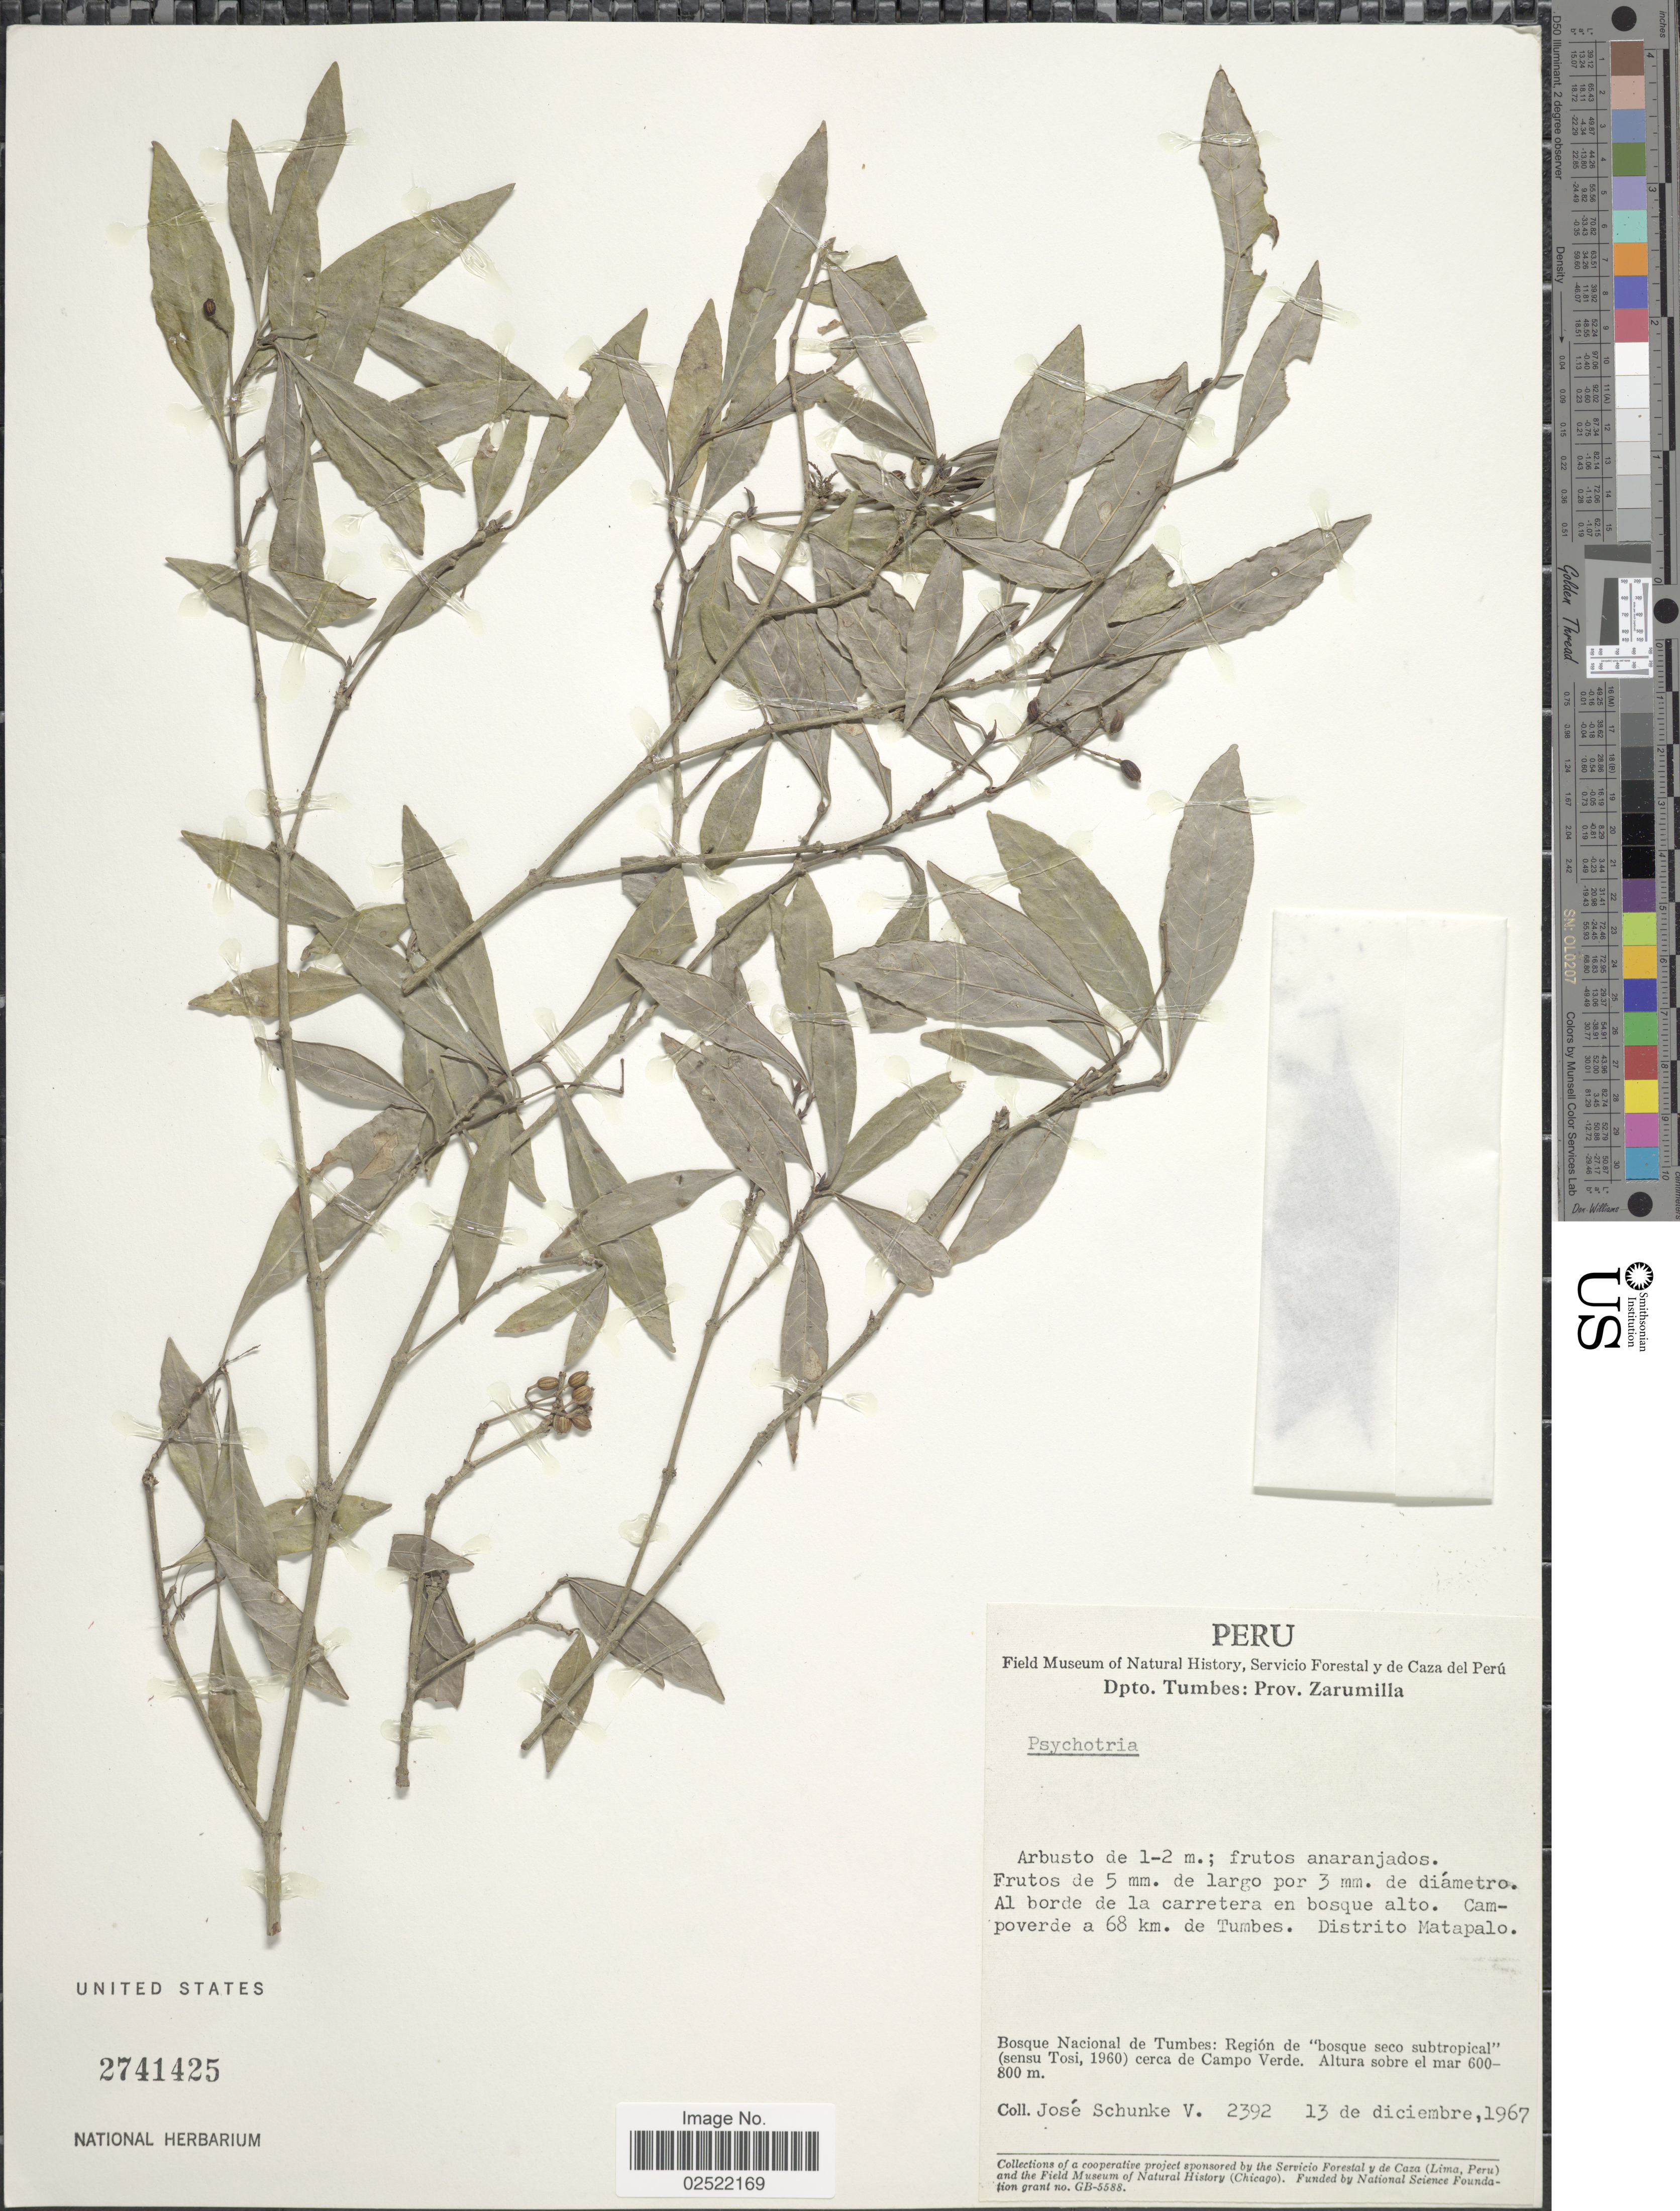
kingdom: Plantae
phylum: Tracheophyta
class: Magnoliopsida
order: Gentianales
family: Rubiaceae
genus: Psychotria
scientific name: Psychotria sp.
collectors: J. Schunke Vigo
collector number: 2392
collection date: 1967-12-13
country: Peru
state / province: Tumbes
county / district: Zarumilla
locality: Prov. Zarumilla. Campoverde a 68 km. de Tumbes. Distrito Matapalo. Bosque Nacional de Tumbes: Region de "bosque seco subtropical" cerca de Campo Verde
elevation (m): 600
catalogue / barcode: US 2741425